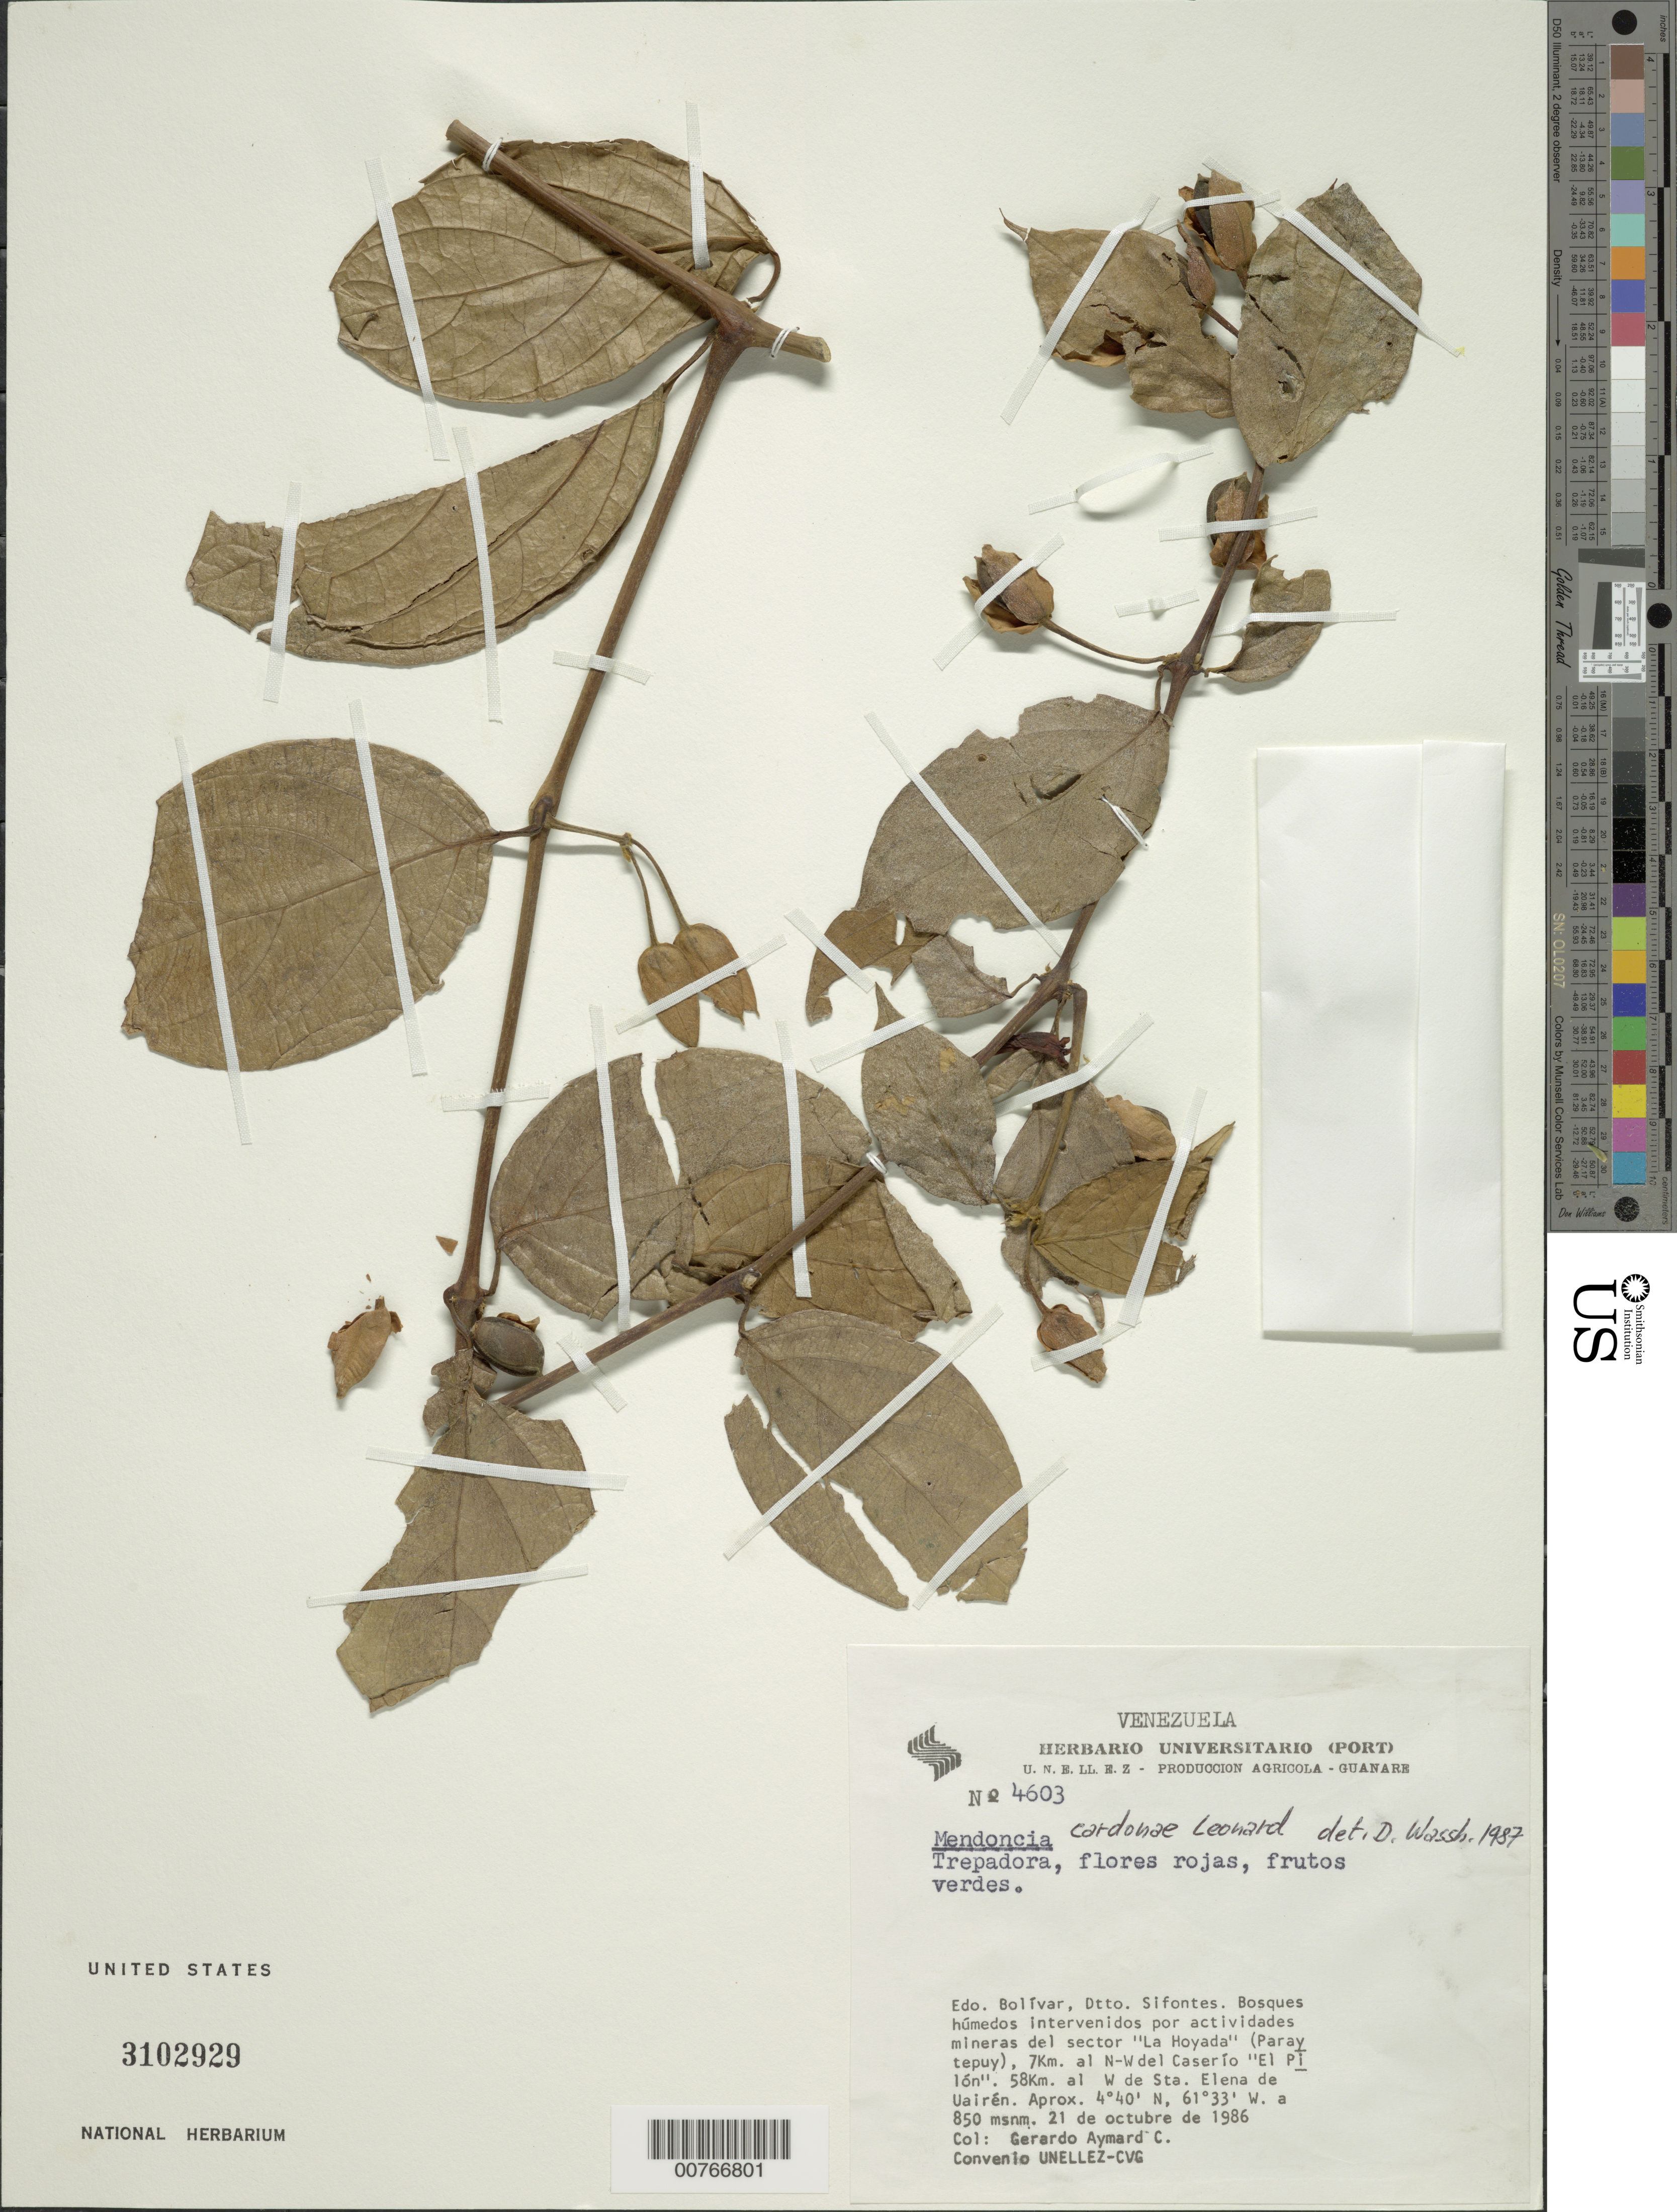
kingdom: Plantae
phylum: Tracheophyta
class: Magnoliopsida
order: Lamiales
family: Acanthaceae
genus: Mendoncia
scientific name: Mendoncia cardonae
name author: Leonard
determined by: Wasshausen, Dieter C., (BOT), Smithsonian Institution - National Museum of Natural History (UNITED STATES)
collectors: G. A. Aymard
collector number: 4603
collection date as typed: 21-Oct-86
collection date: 1986-10-21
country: Venezuela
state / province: Bolívar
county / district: Sifontes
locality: Caserío "El Piló", 7 km NW of, 58 km W of Sta. Elena de Uairén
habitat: Bosques húmedos intervenidos por actividades mineras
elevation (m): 850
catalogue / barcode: US 3102929